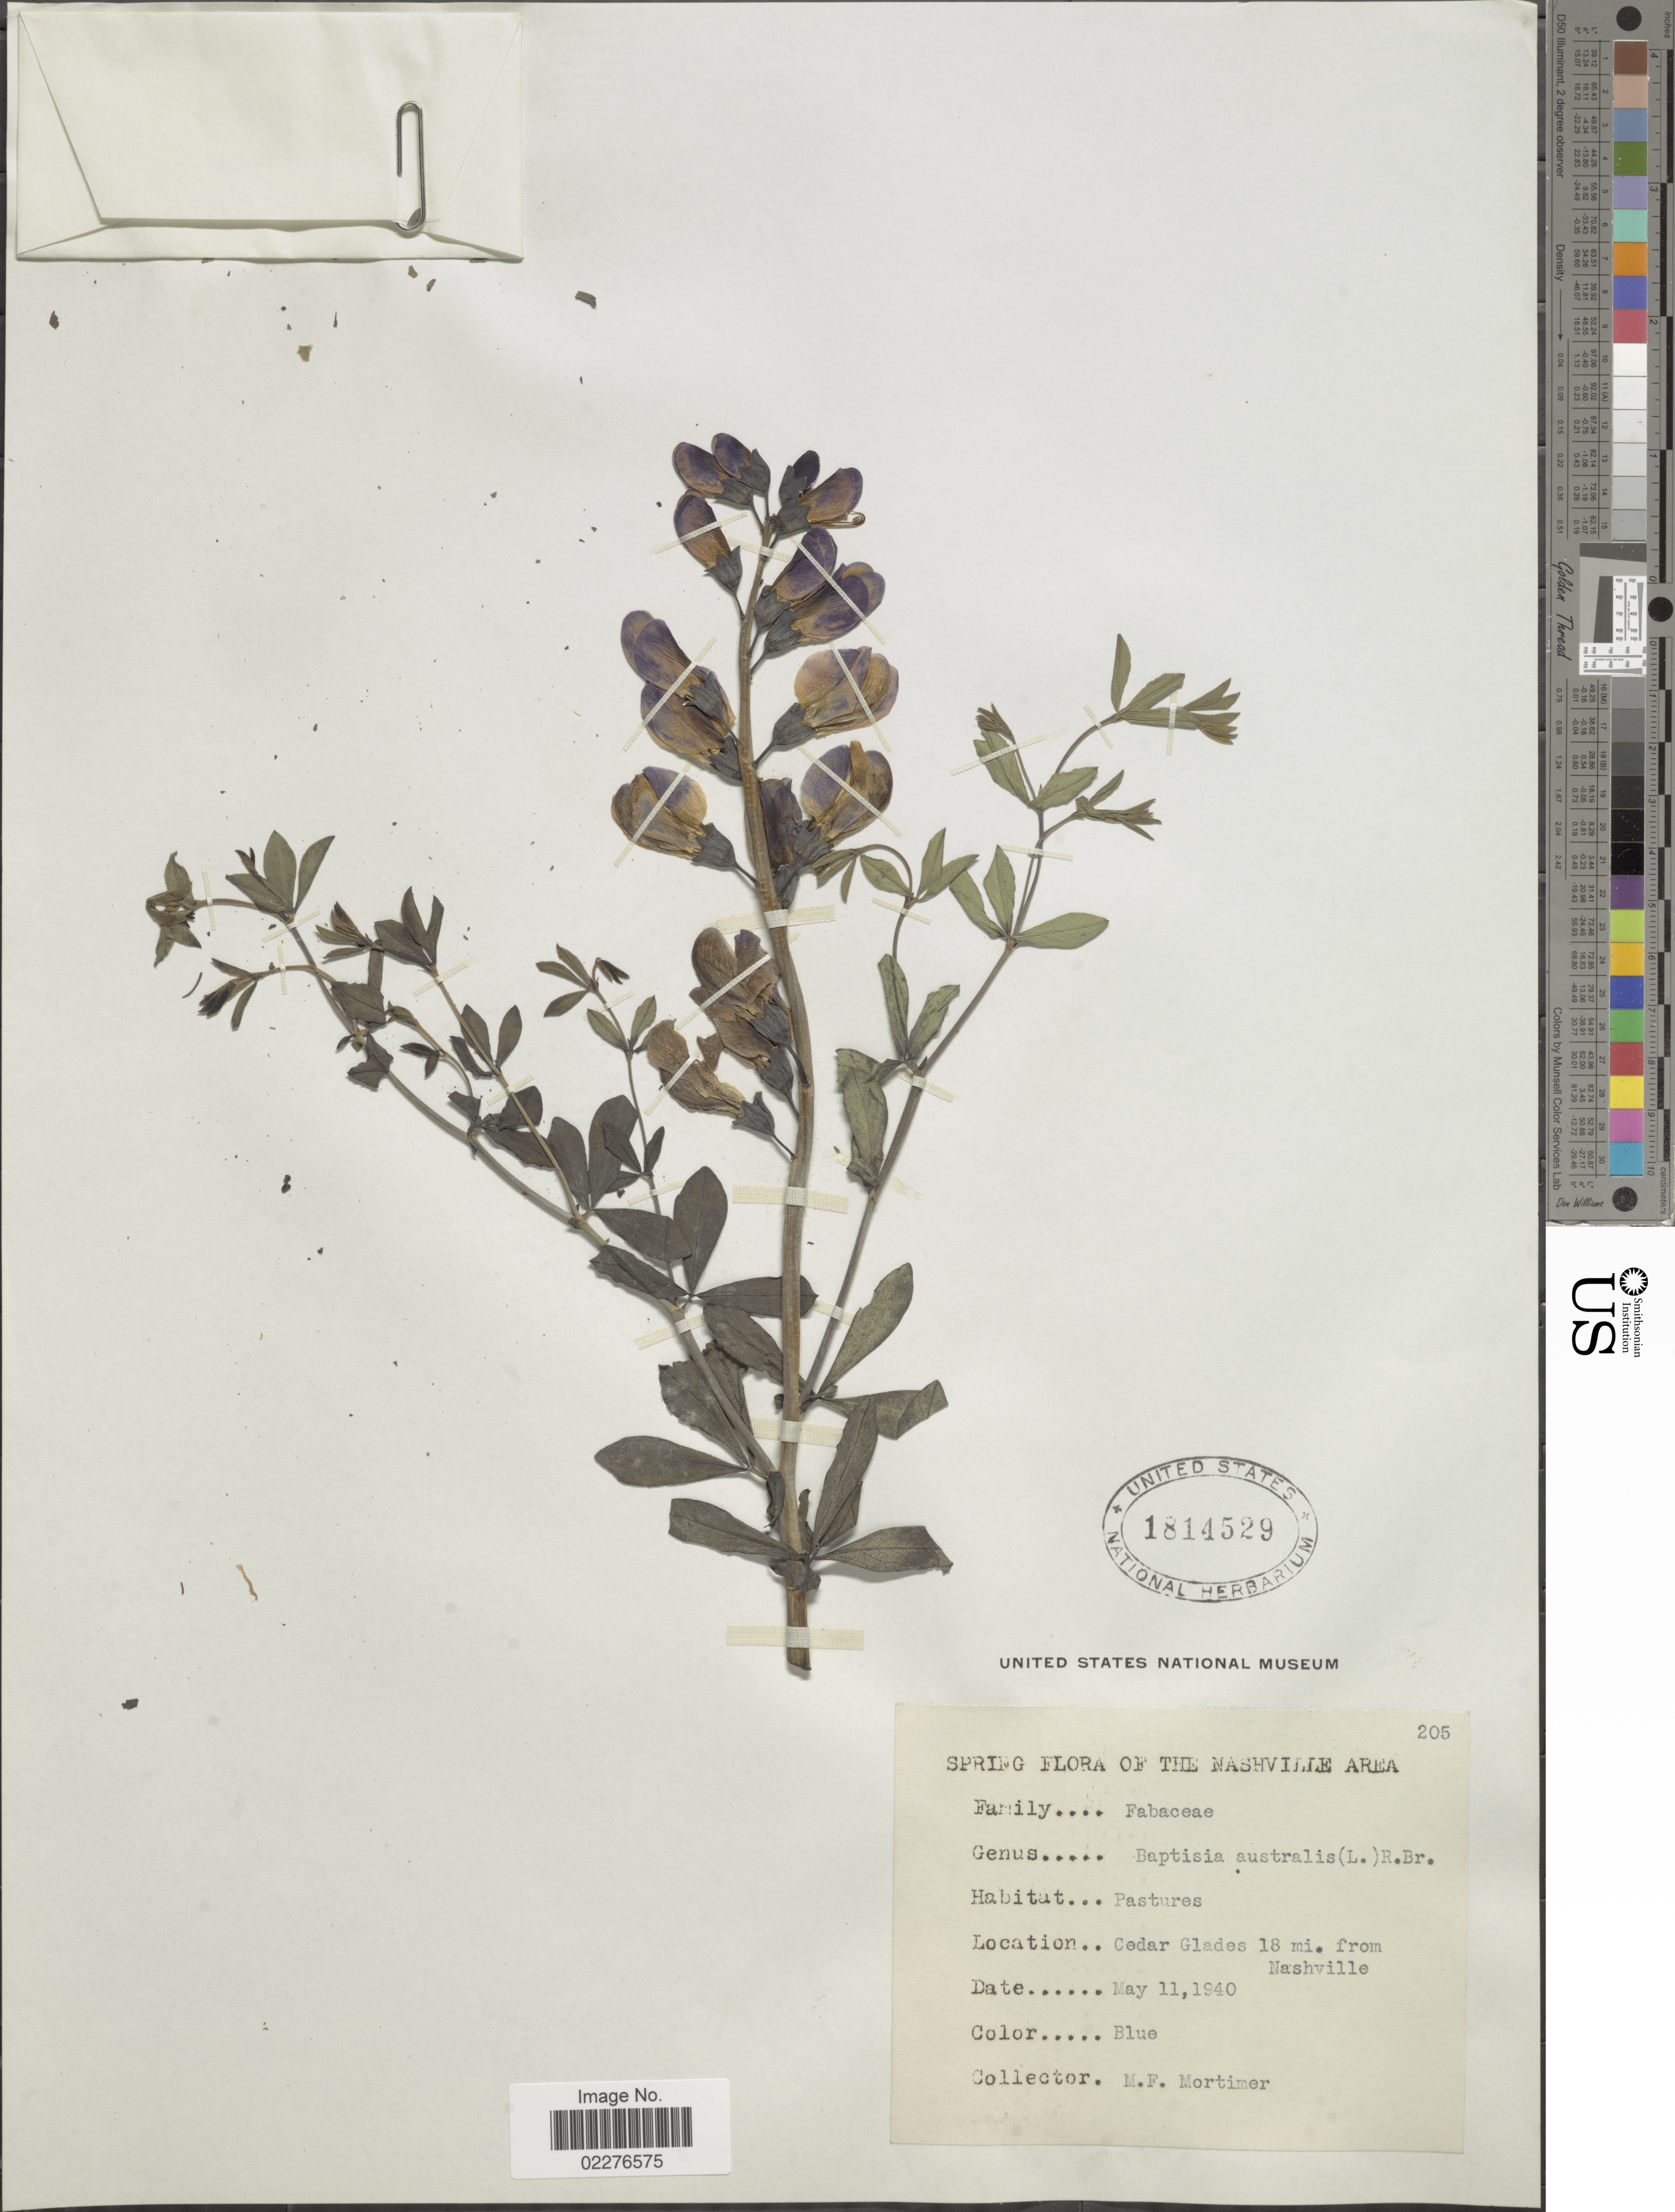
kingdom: Plantae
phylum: Tracheophyta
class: Magnoliopsida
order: Fabales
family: Fabaceae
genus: Baptisia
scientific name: Baptisia australis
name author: (L.) R. Br.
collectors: M. Mortimer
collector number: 205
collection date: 1940-05-11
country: United States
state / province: Tennessee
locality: Nashville Area, Cedar Glades 18 mi from Nashville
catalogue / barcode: US 1814529